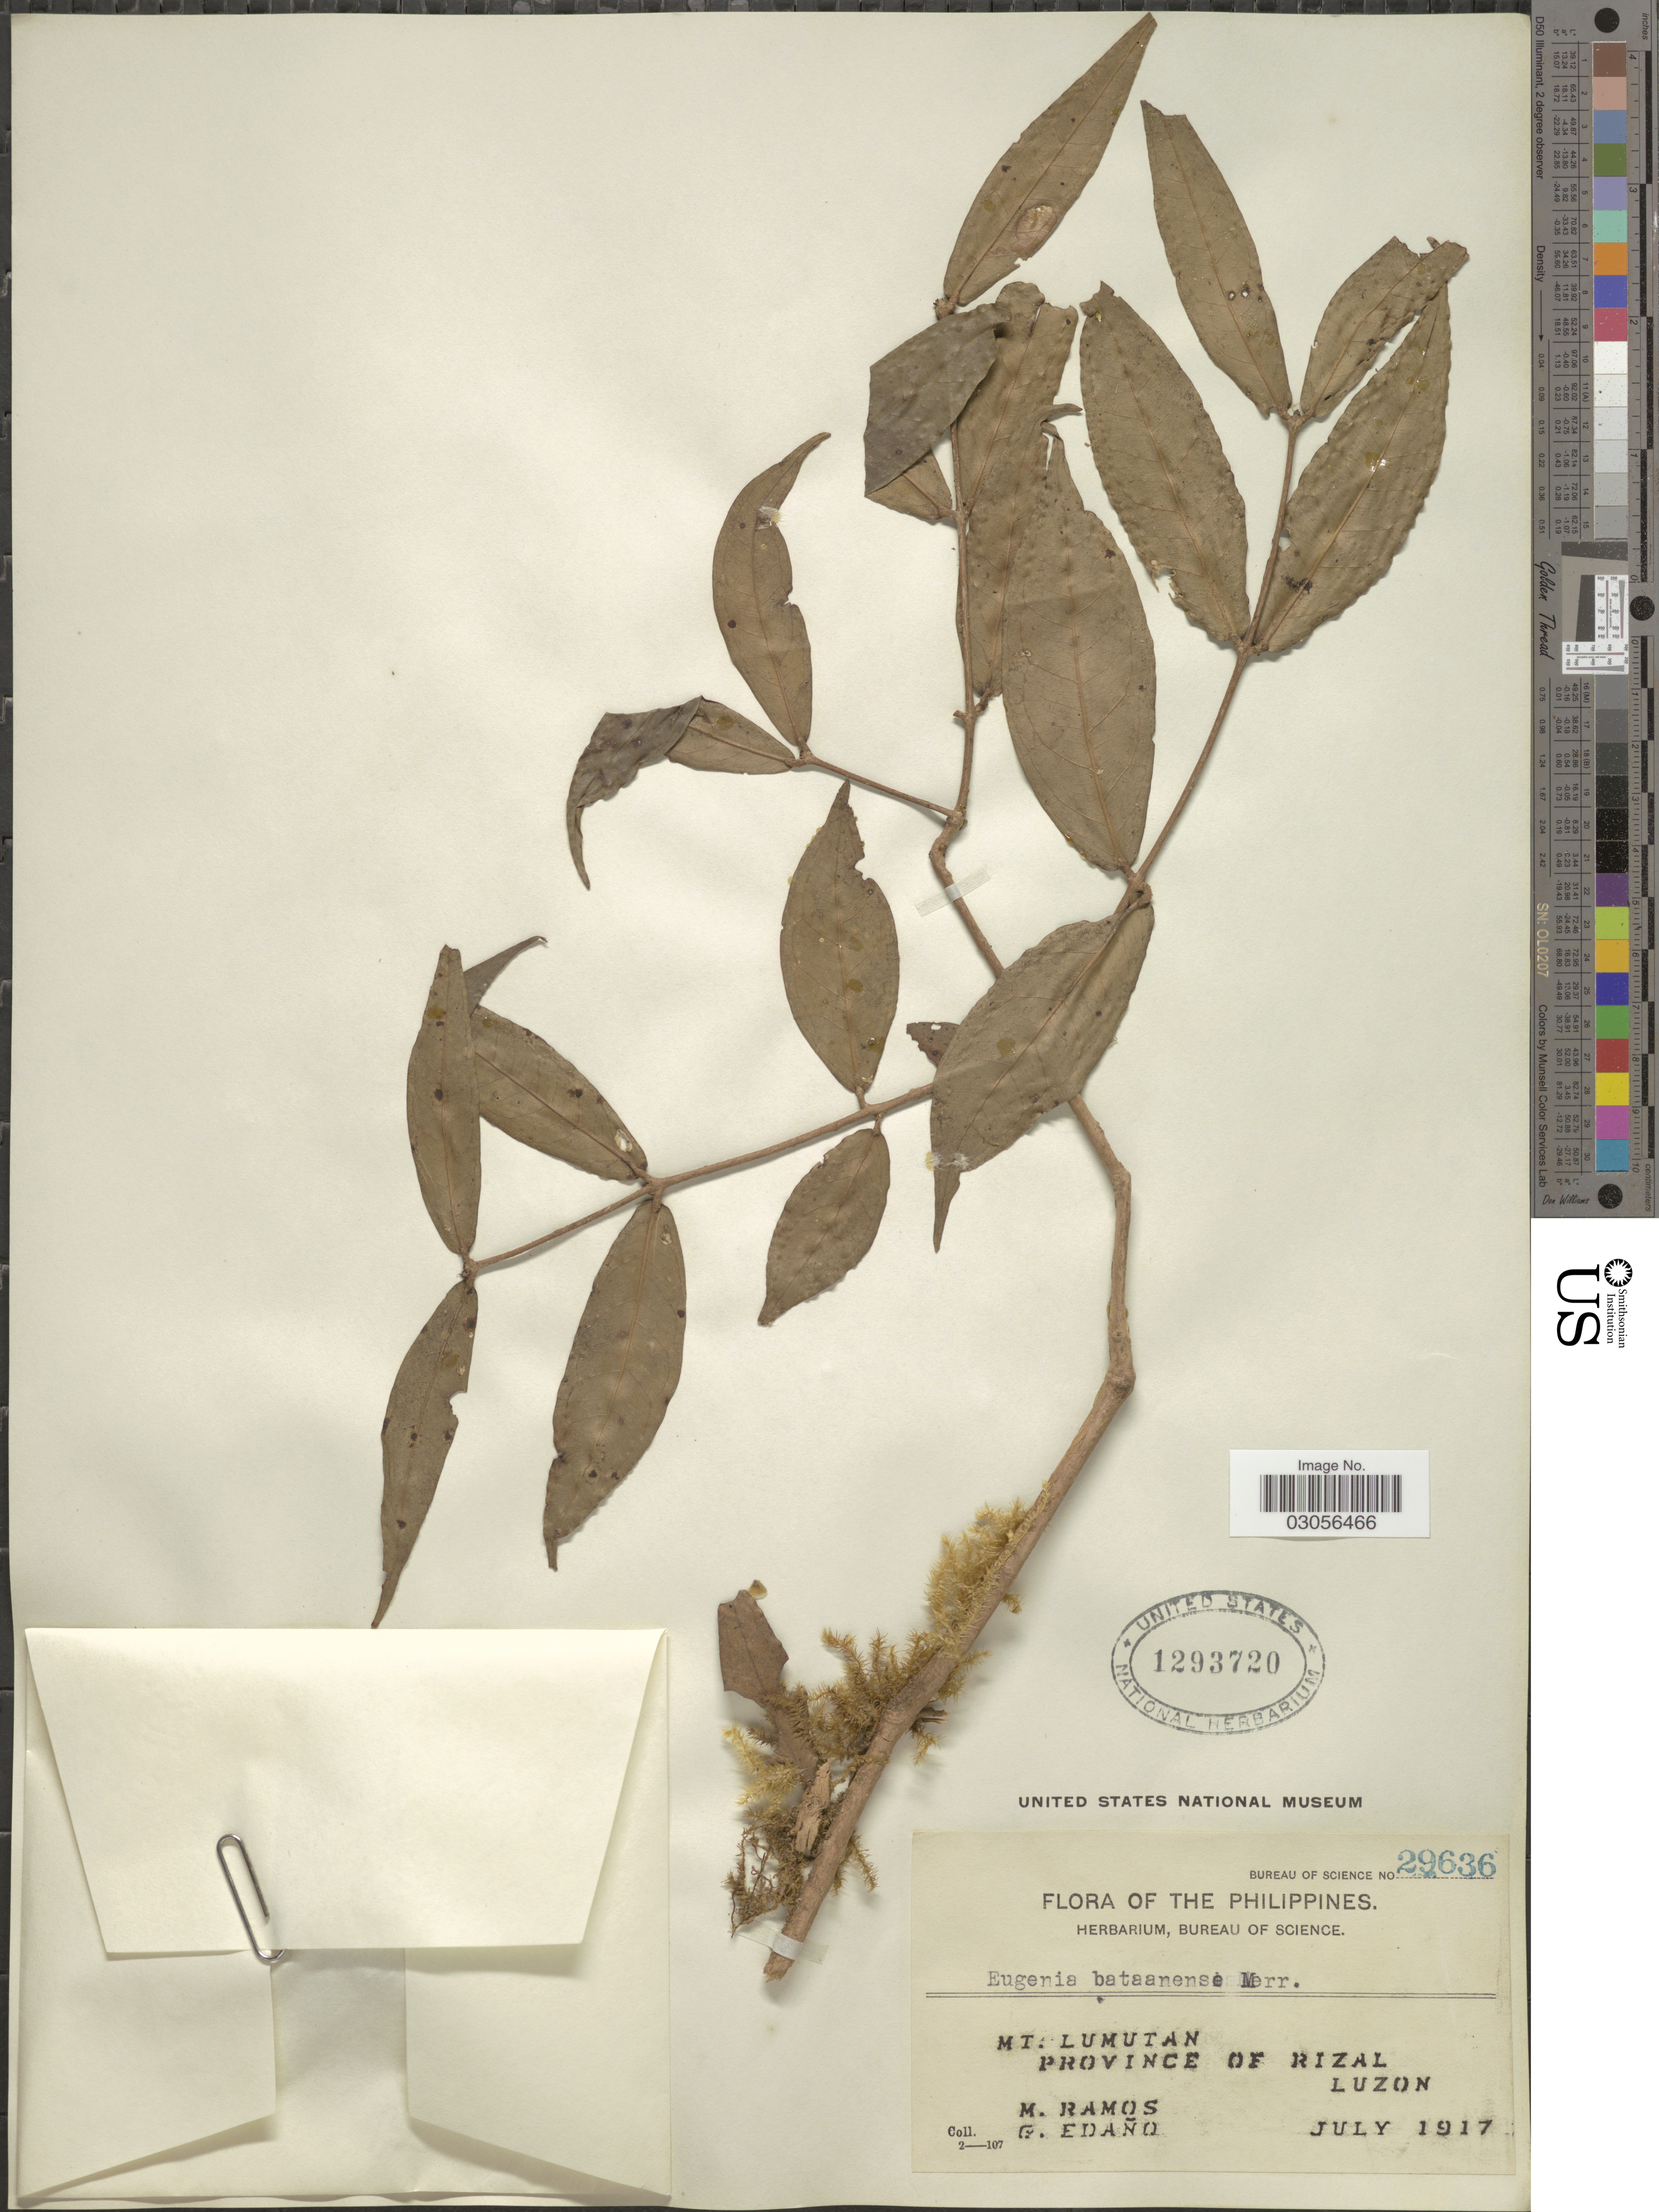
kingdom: Plantae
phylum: Tracheophyta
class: Magnoliopsida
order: Myrtales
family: Myrtaceae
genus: Syzygium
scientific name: Syzygium bataanense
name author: (Merr.) Merr.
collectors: M. Ramos & G. Edaño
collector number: Bureau of science 29636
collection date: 1917-07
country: Philippines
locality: Mt. Lumutan, Province of Rizal, Luzon.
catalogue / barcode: US 1293720